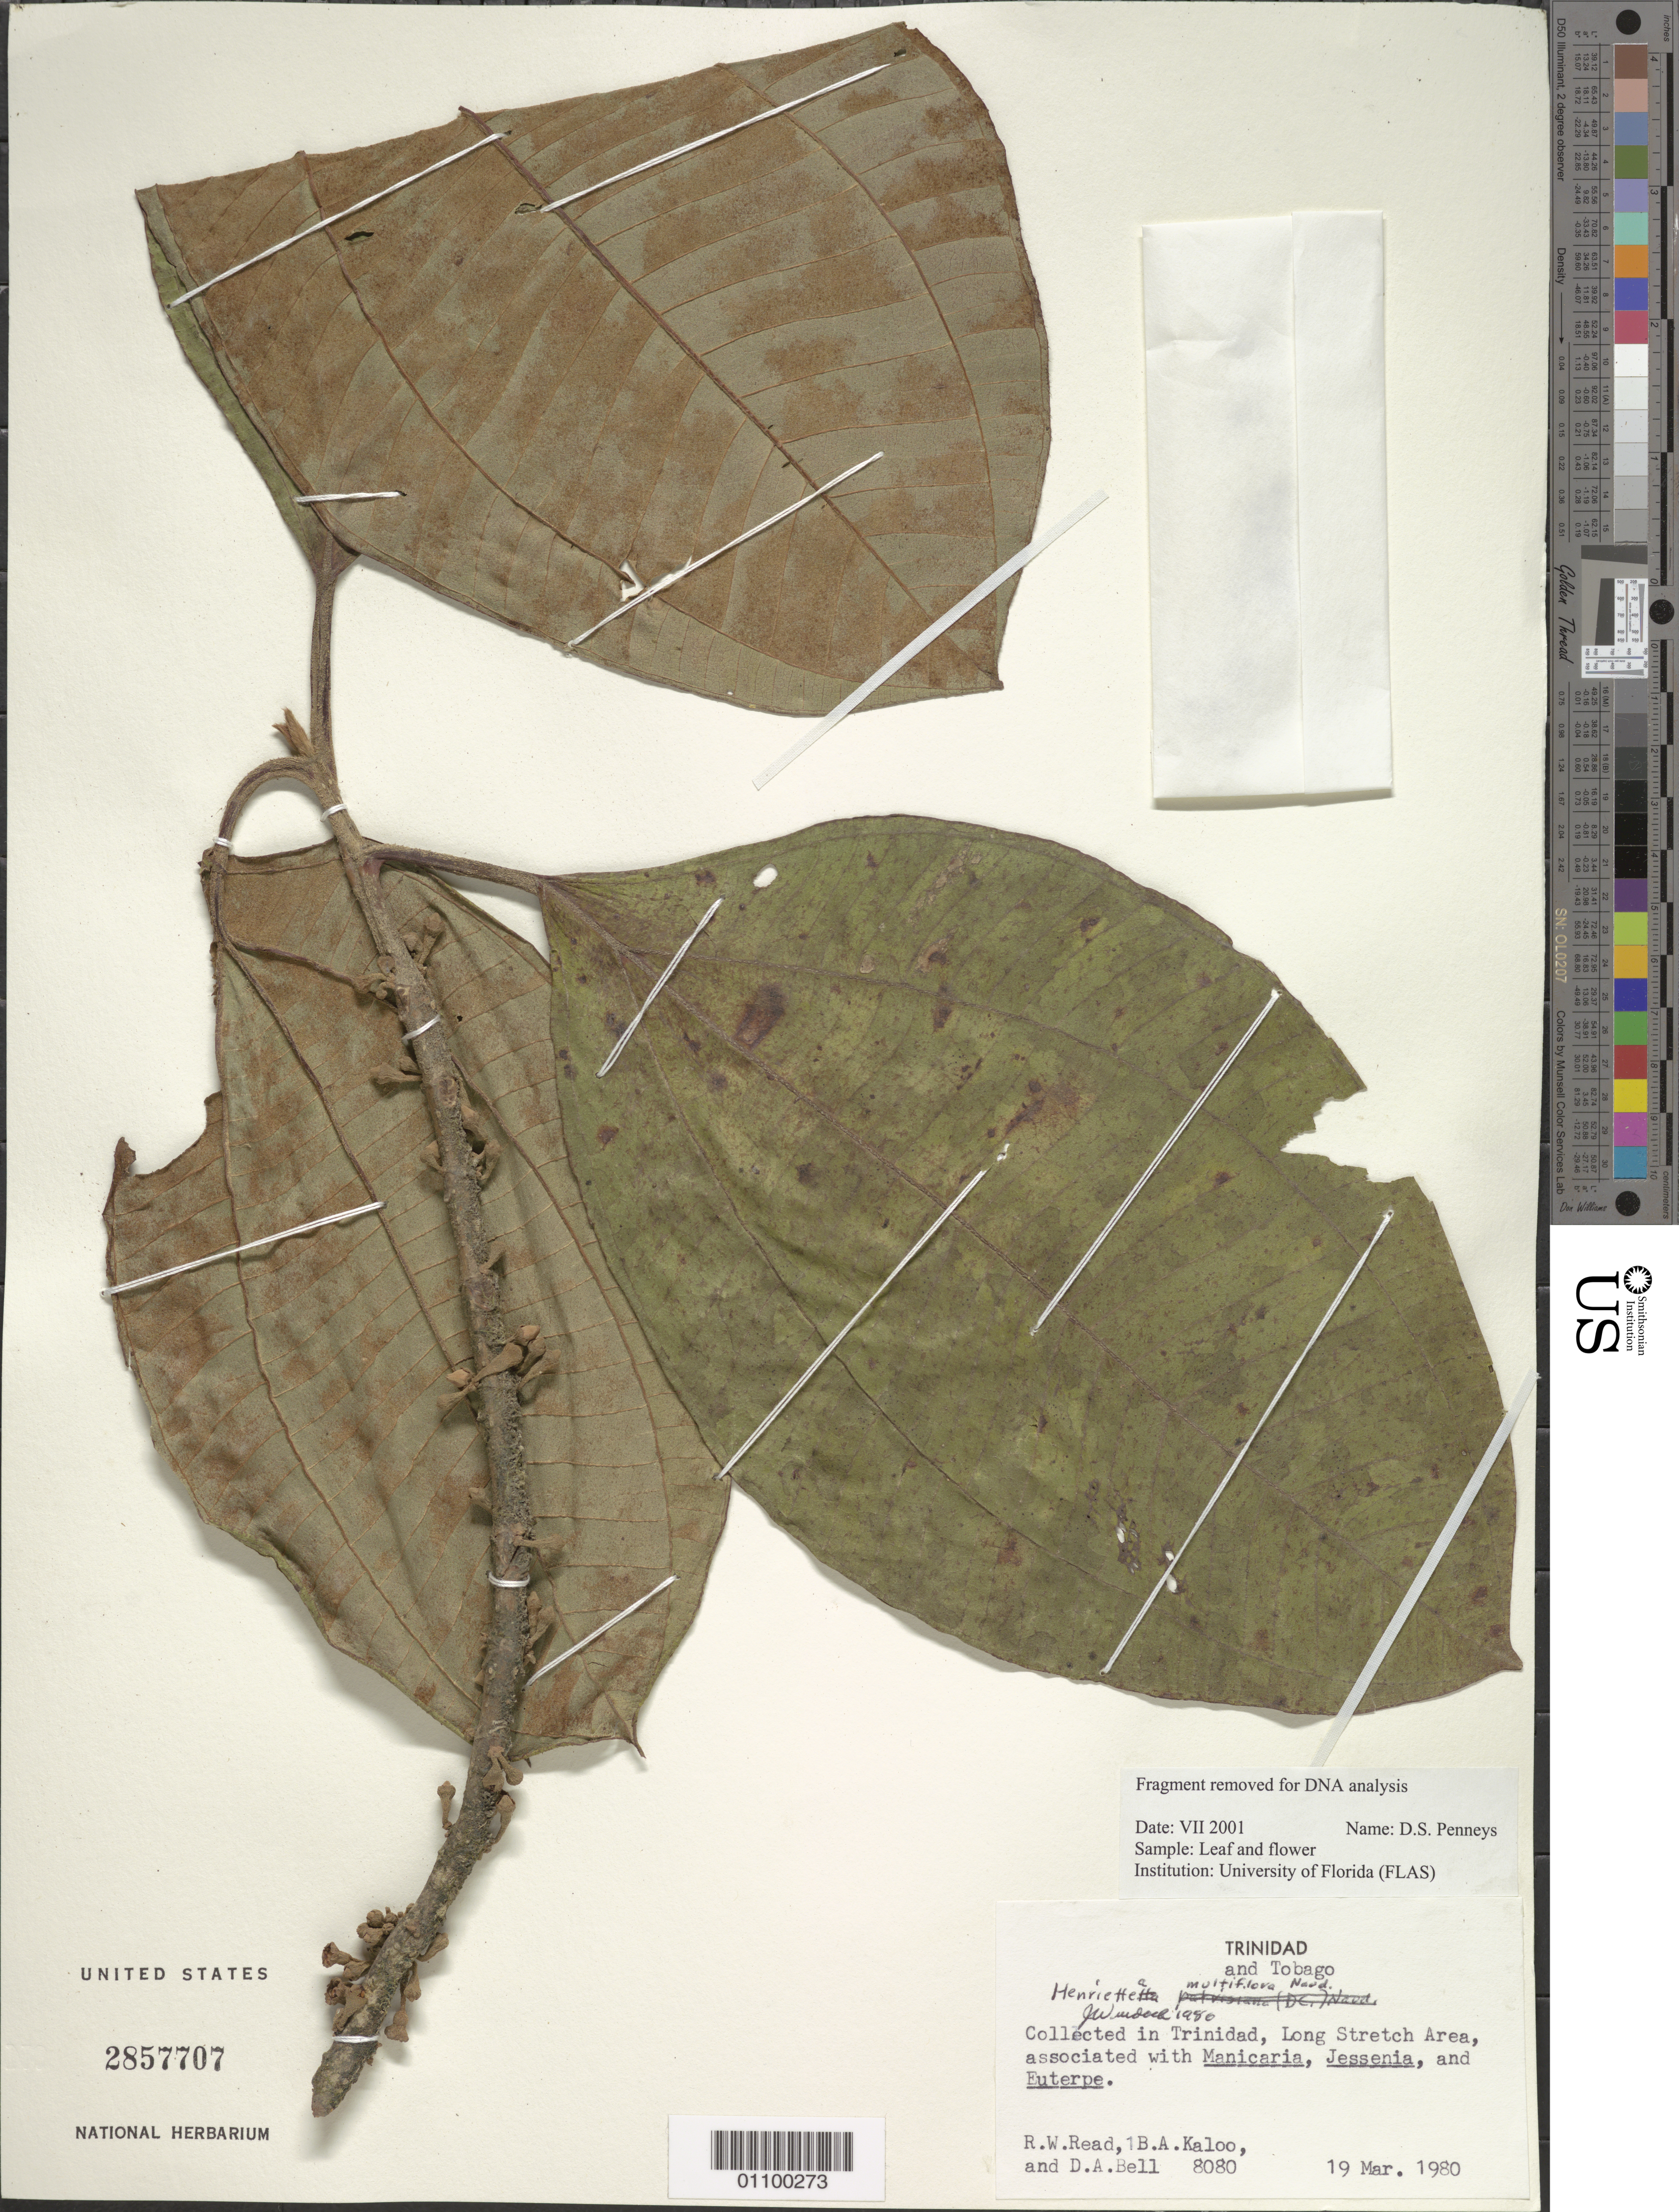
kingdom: Plantae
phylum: Tracheophyta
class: Magnoliopsida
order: Myrtales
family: Melastomataceae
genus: Henriettea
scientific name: Henriettea multiflora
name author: Naudin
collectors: R. W. Read, B. Kalloo & D. A. Bell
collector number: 8080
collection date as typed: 19 Mar 1980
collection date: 1980-03-19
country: Trinidad and Tobago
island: Trinidad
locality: Long Stretch Area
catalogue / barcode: US 2857707